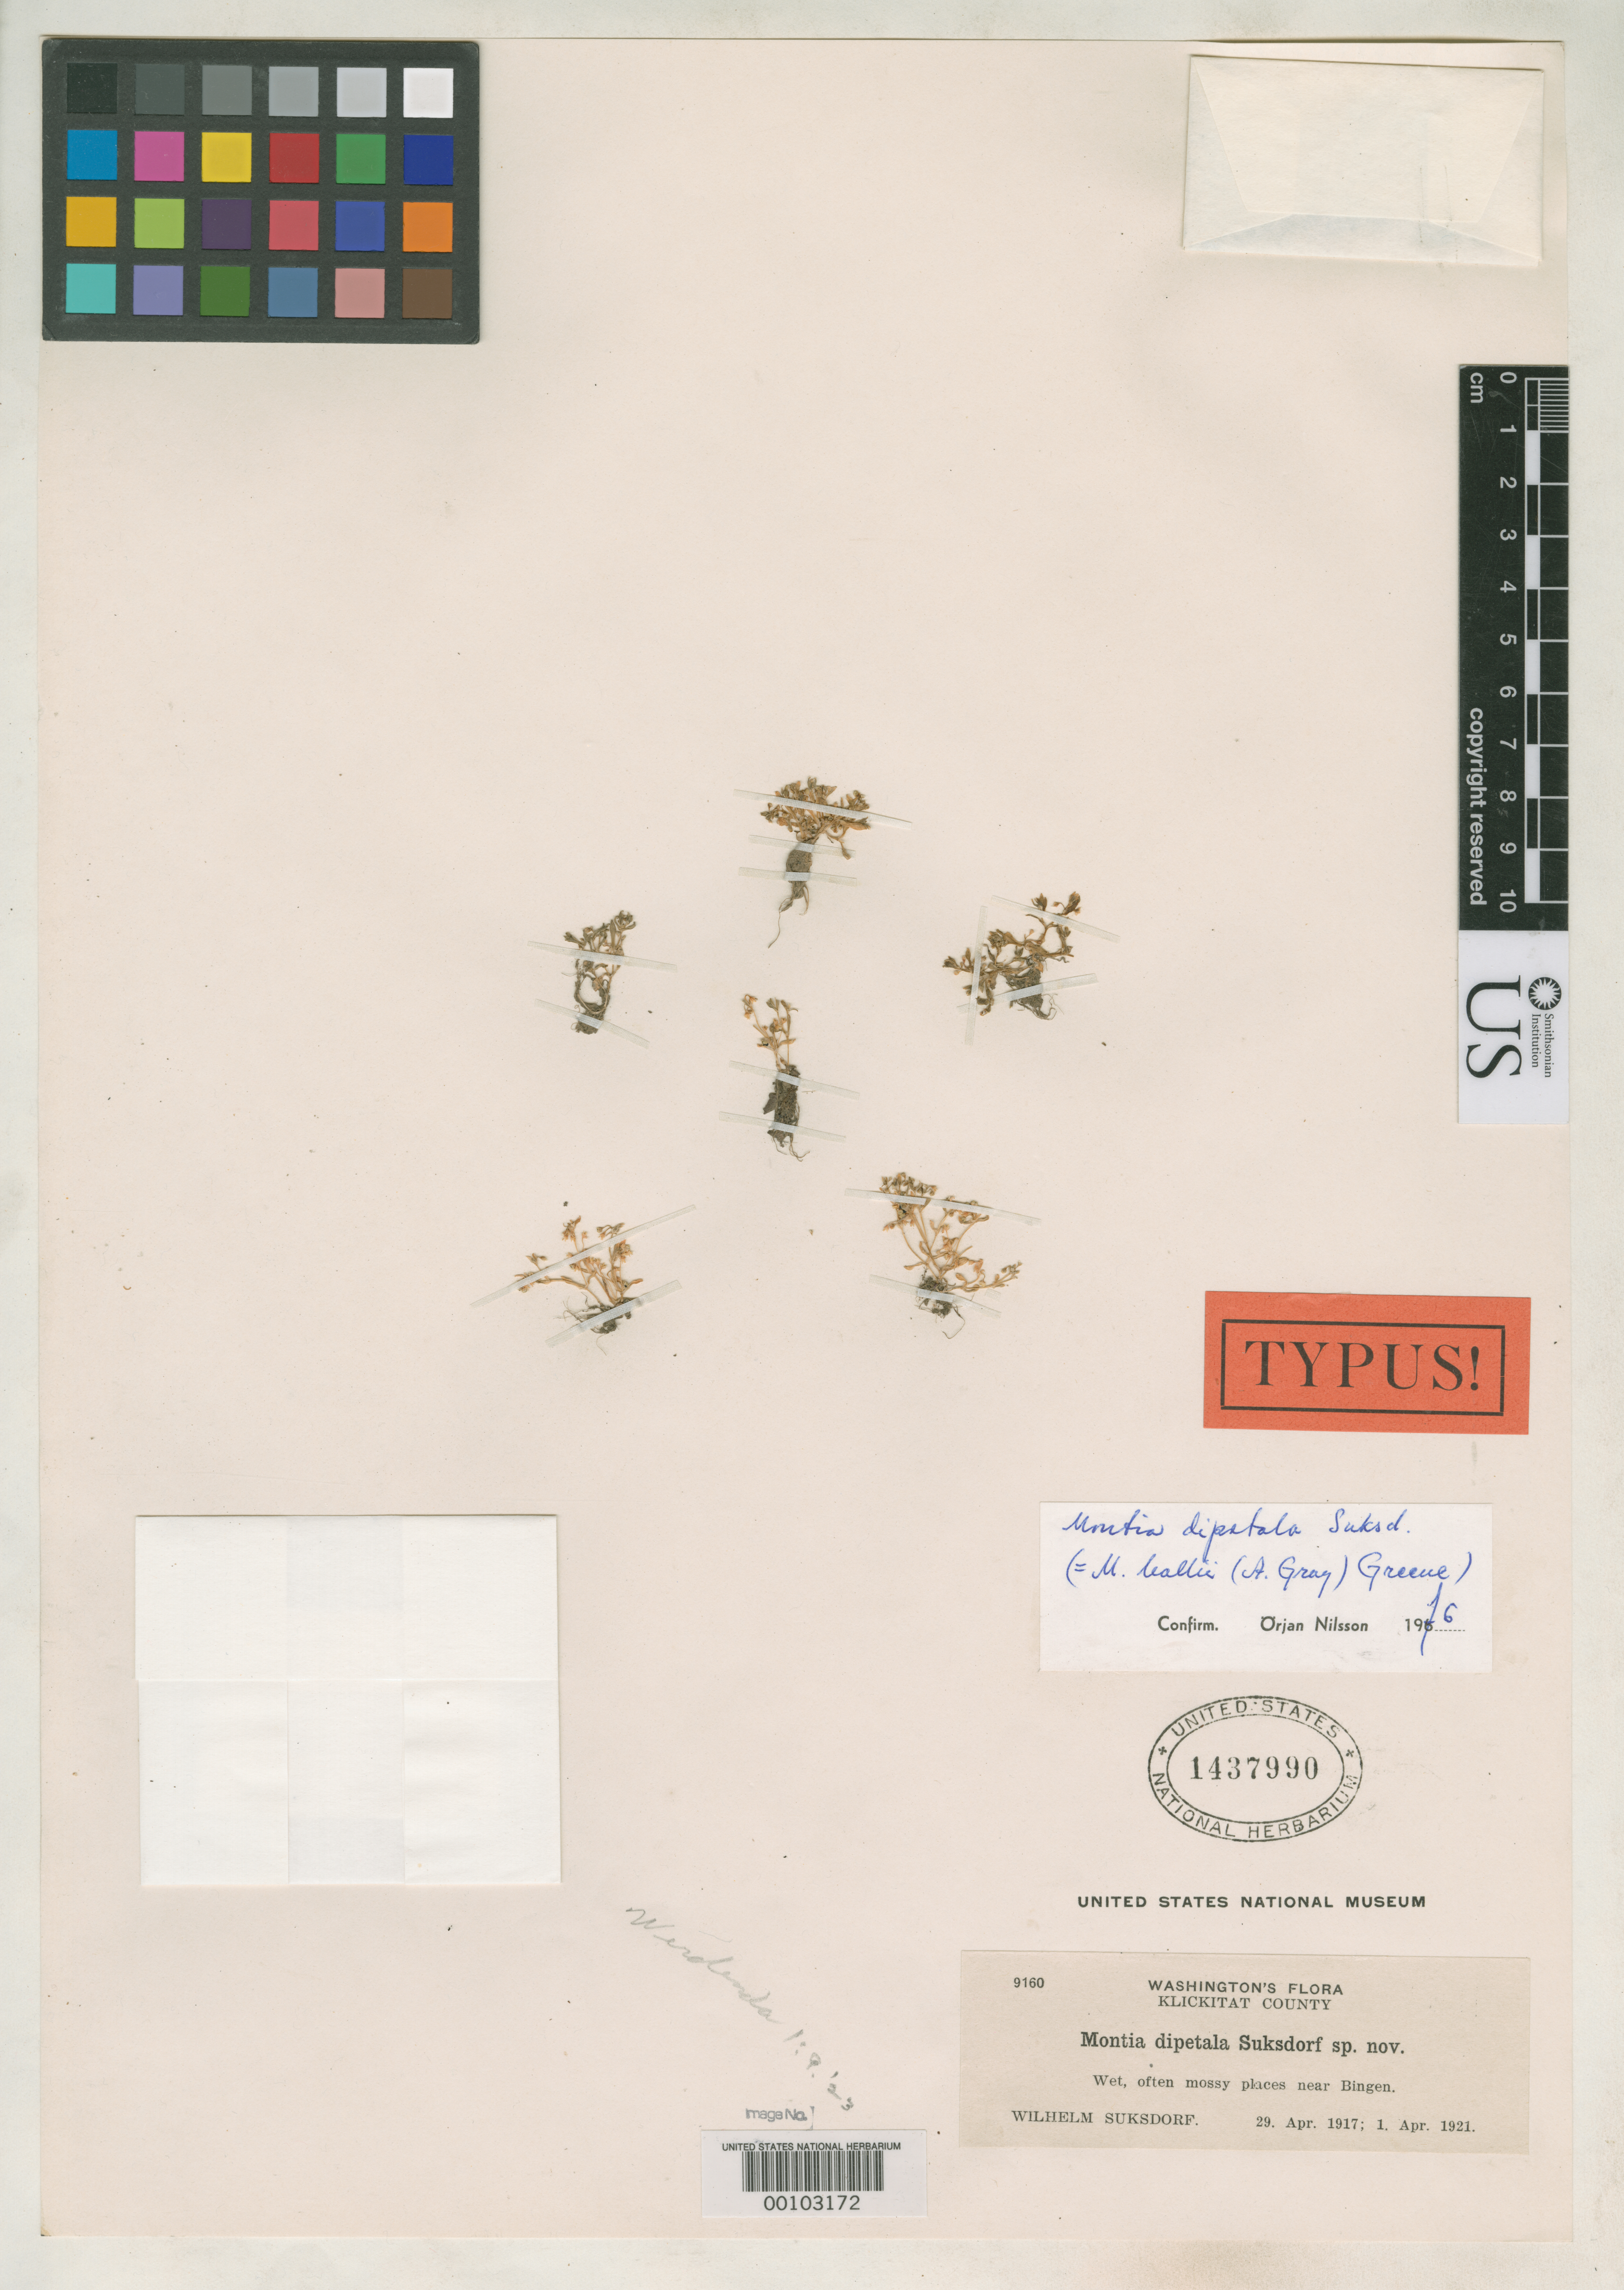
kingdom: Plantae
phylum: Tracheophyta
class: Magnoliopsida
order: Caryophyllales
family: Montiaceae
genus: Montia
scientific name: Montia dipetala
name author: Suksd.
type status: Isosyntype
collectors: W. N. Suksdorf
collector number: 9160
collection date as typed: Apr 1921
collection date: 1921-04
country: United States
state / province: Washington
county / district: Klickitat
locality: Bingen.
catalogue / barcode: US 1437990